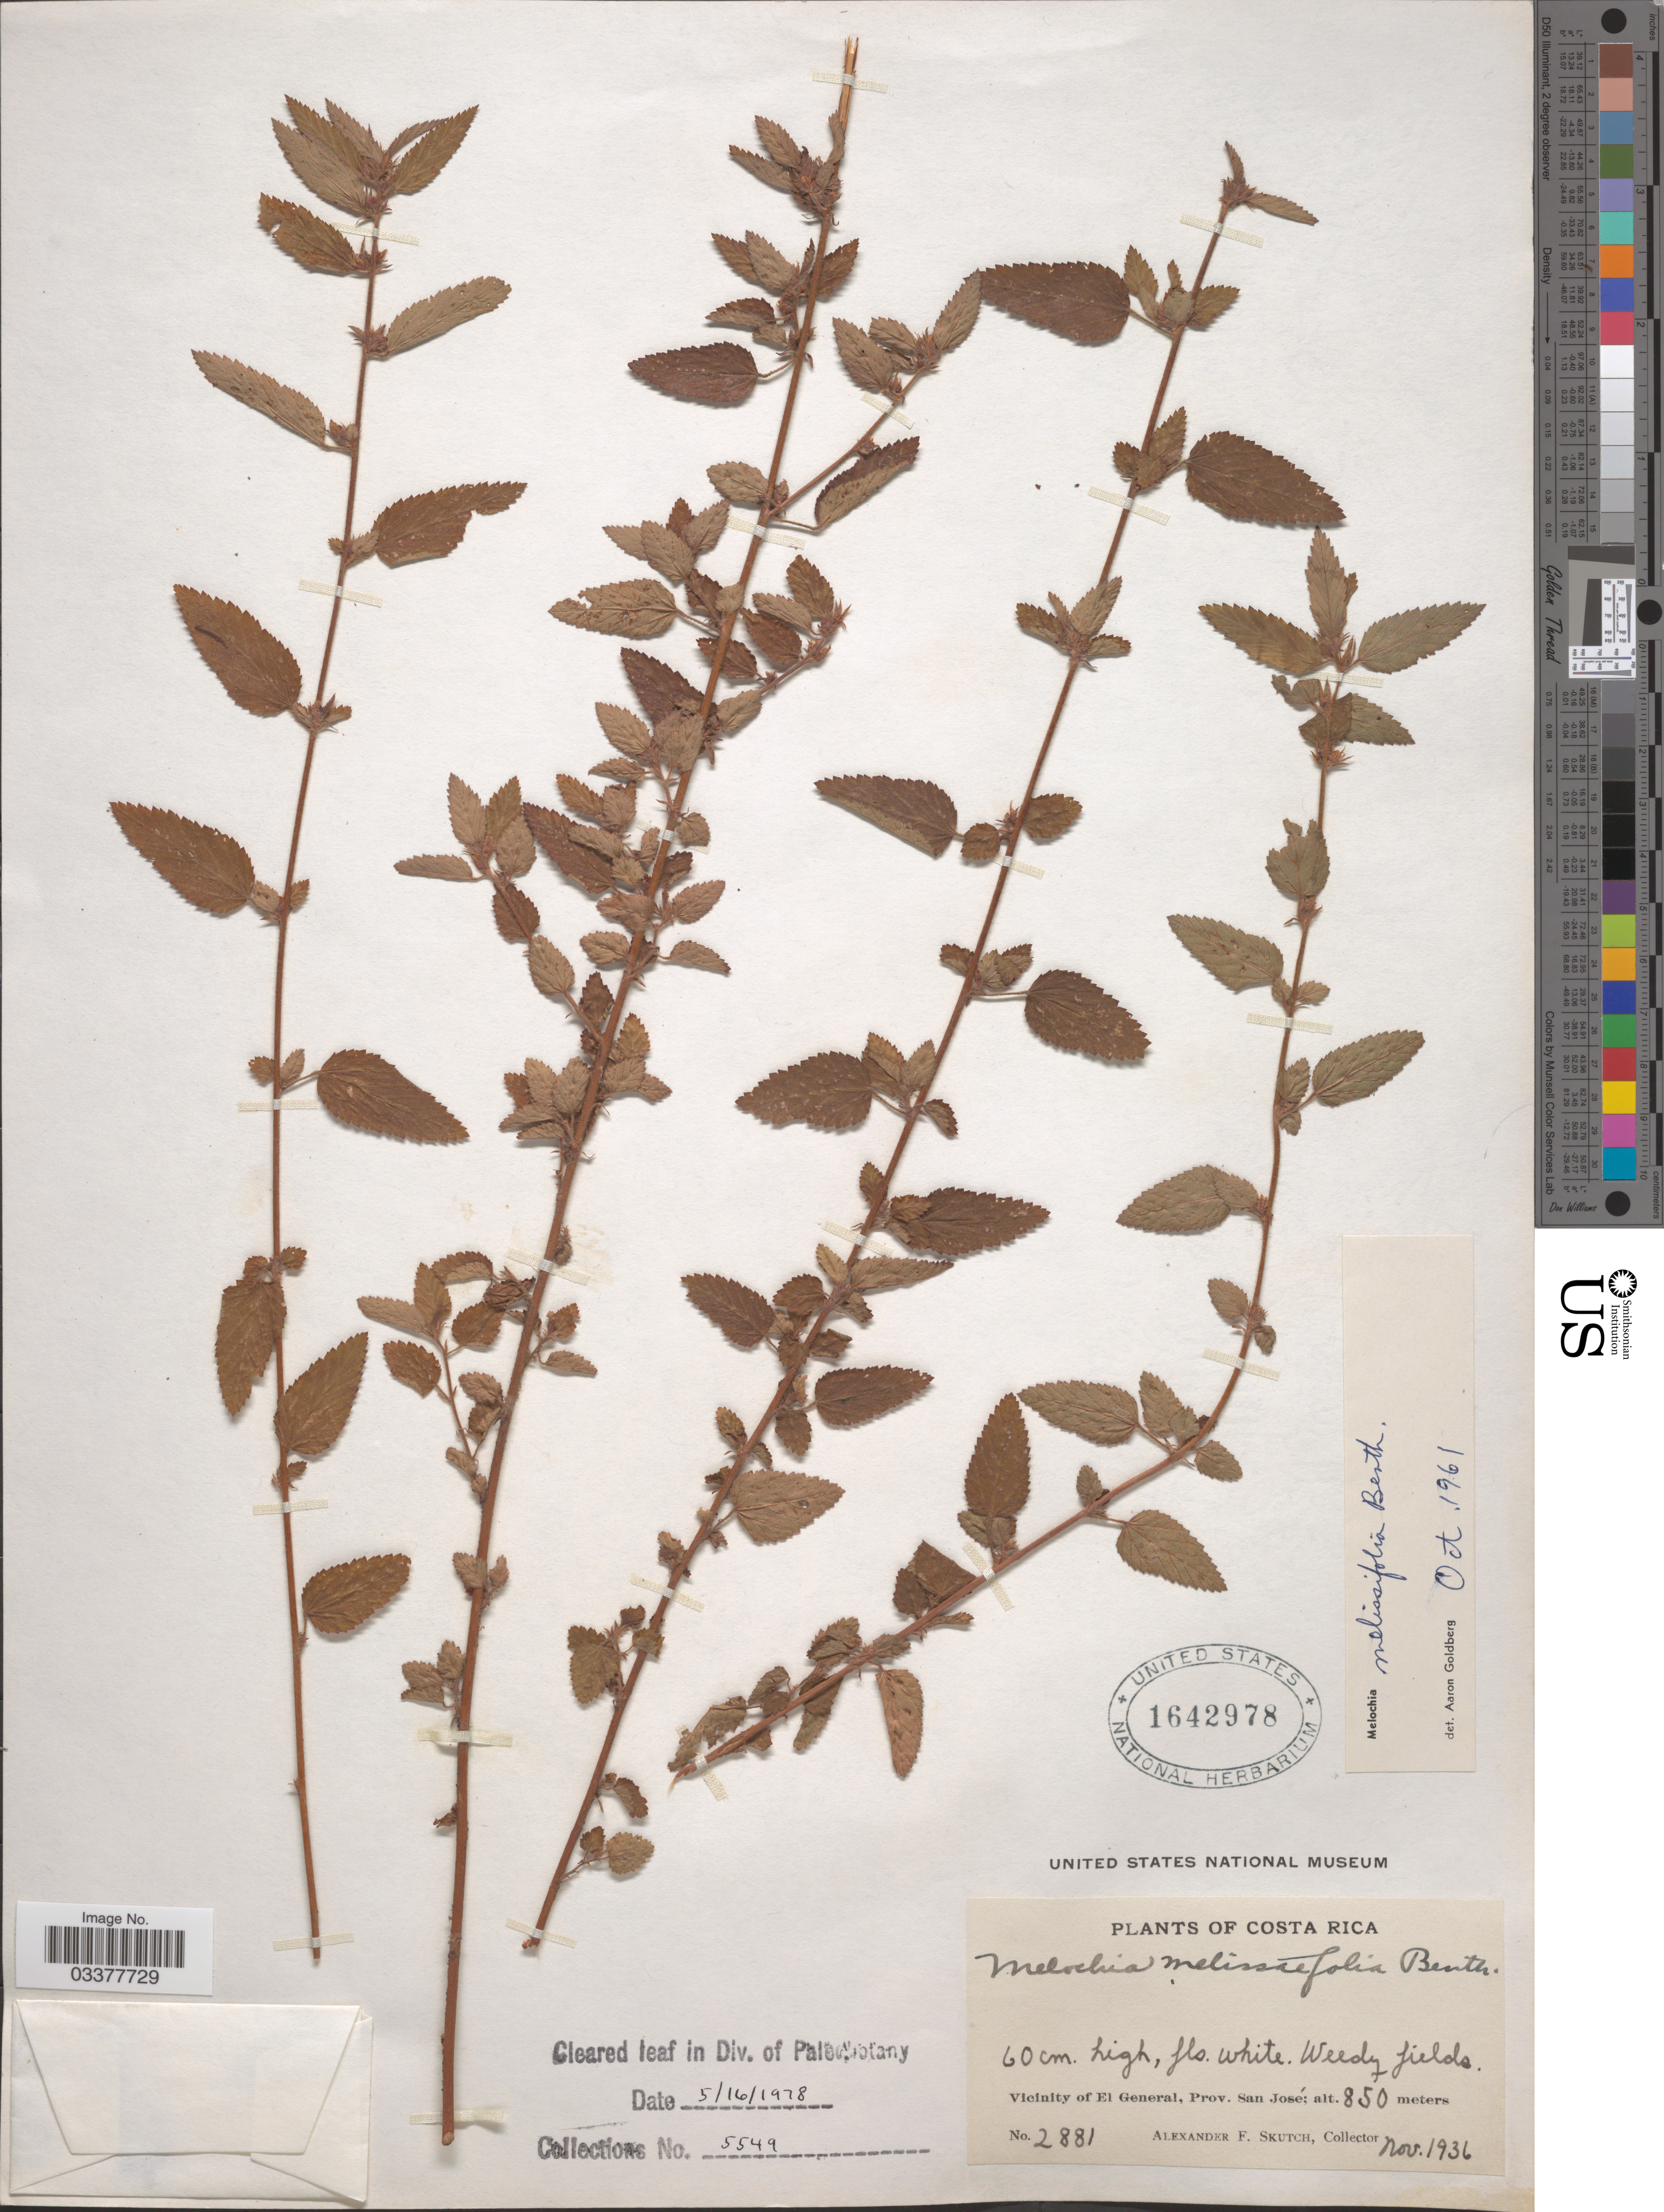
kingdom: Plantae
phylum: Tracheophyta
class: Magnoliopsida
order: Malvales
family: Malvaceae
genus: Melochia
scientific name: Melochia melissifolia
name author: Benth.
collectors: A. F. Skutch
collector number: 2881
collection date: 1936-11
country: Costa Rica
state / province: San José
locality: Vicinity of El General.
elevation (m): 850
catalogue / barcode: US 1642978